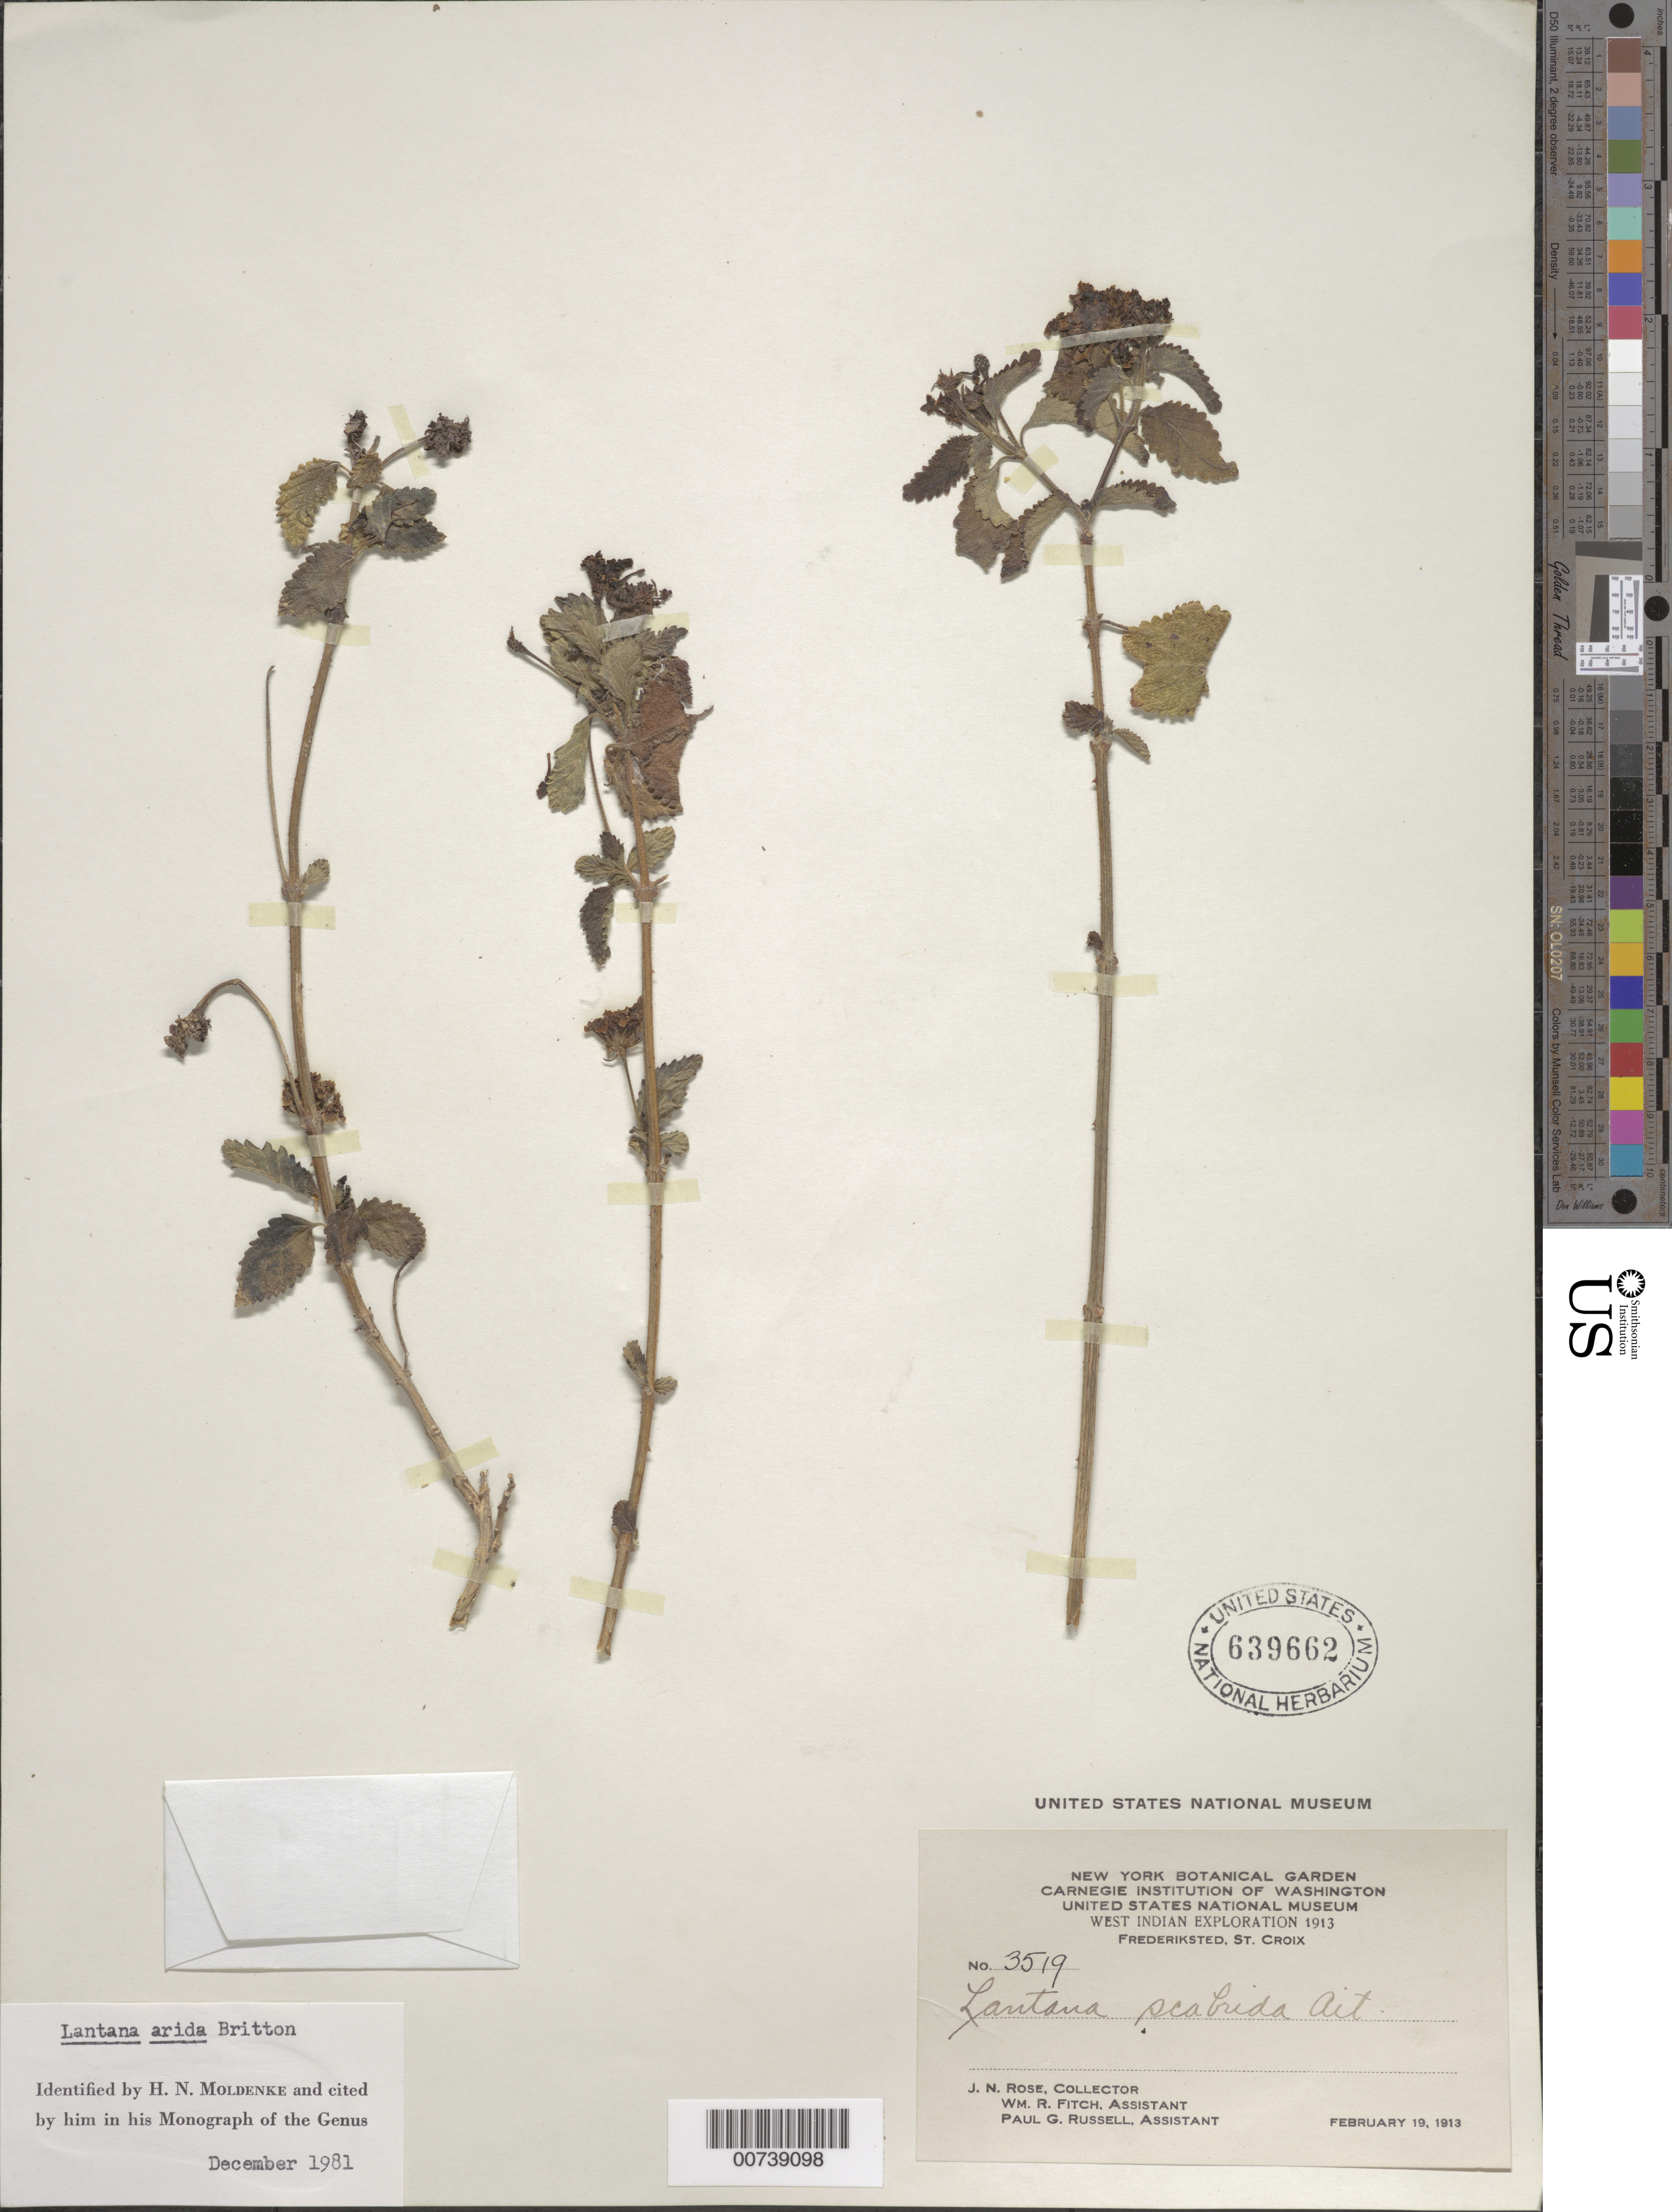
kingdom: Plantae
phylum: Tracheophyta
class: Magnoliopsida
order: Lamiales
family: Verbenaceae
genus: Lantana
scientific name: Lantana arida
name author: Britton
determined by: Moldenke, H. N.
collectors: J. N. Rose, W. R. Fitch & P. G. Russell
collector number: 3519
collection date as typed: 19 Feb 1913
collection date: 1913-02-19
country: U.S. Virgin Islands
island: St. Croix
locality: Fredericksted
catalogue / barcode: US 639662